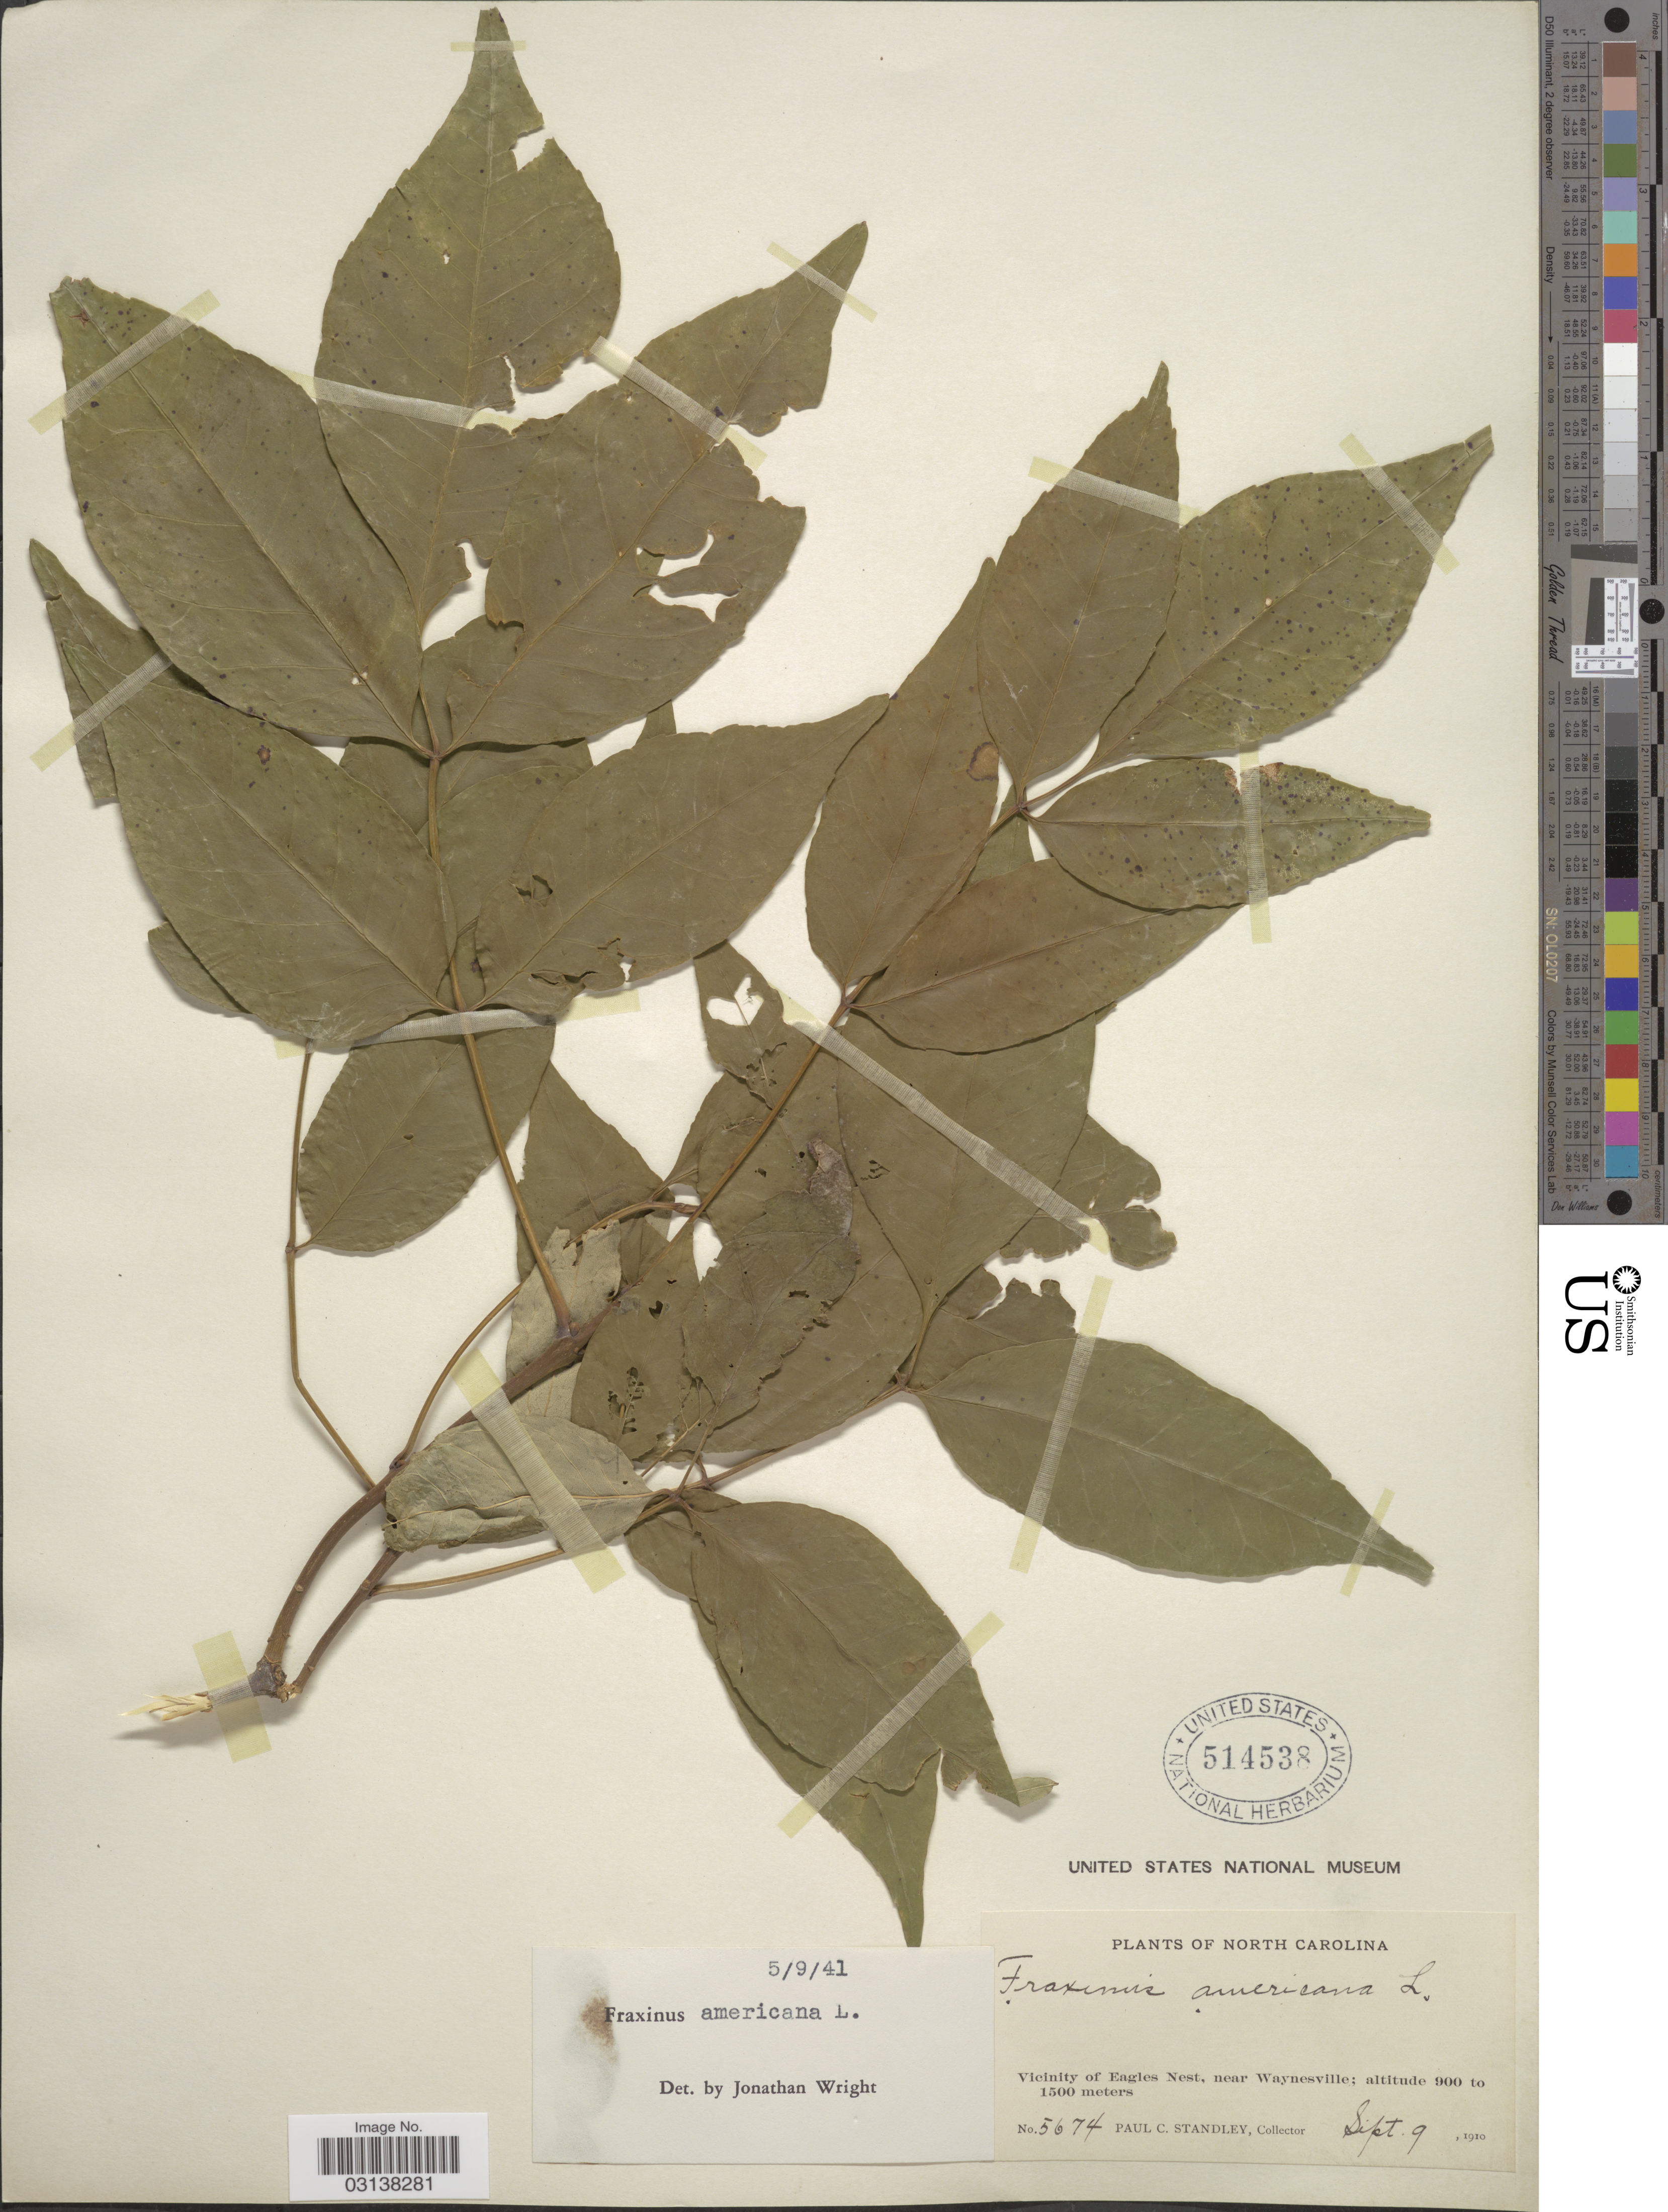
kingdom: Plantae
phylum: Tracheophyta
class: Magnoliopsida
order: Lamiales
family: Oleaceae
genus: Fraxinus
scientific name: Fraxinus americana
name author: L.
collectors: P. C. Standley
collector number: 5674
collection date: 1910-09-09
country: United States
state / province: North Carolina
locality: Vicinity of Eagles Nest, near Waynesville.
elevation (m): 900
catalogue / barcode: US 514538